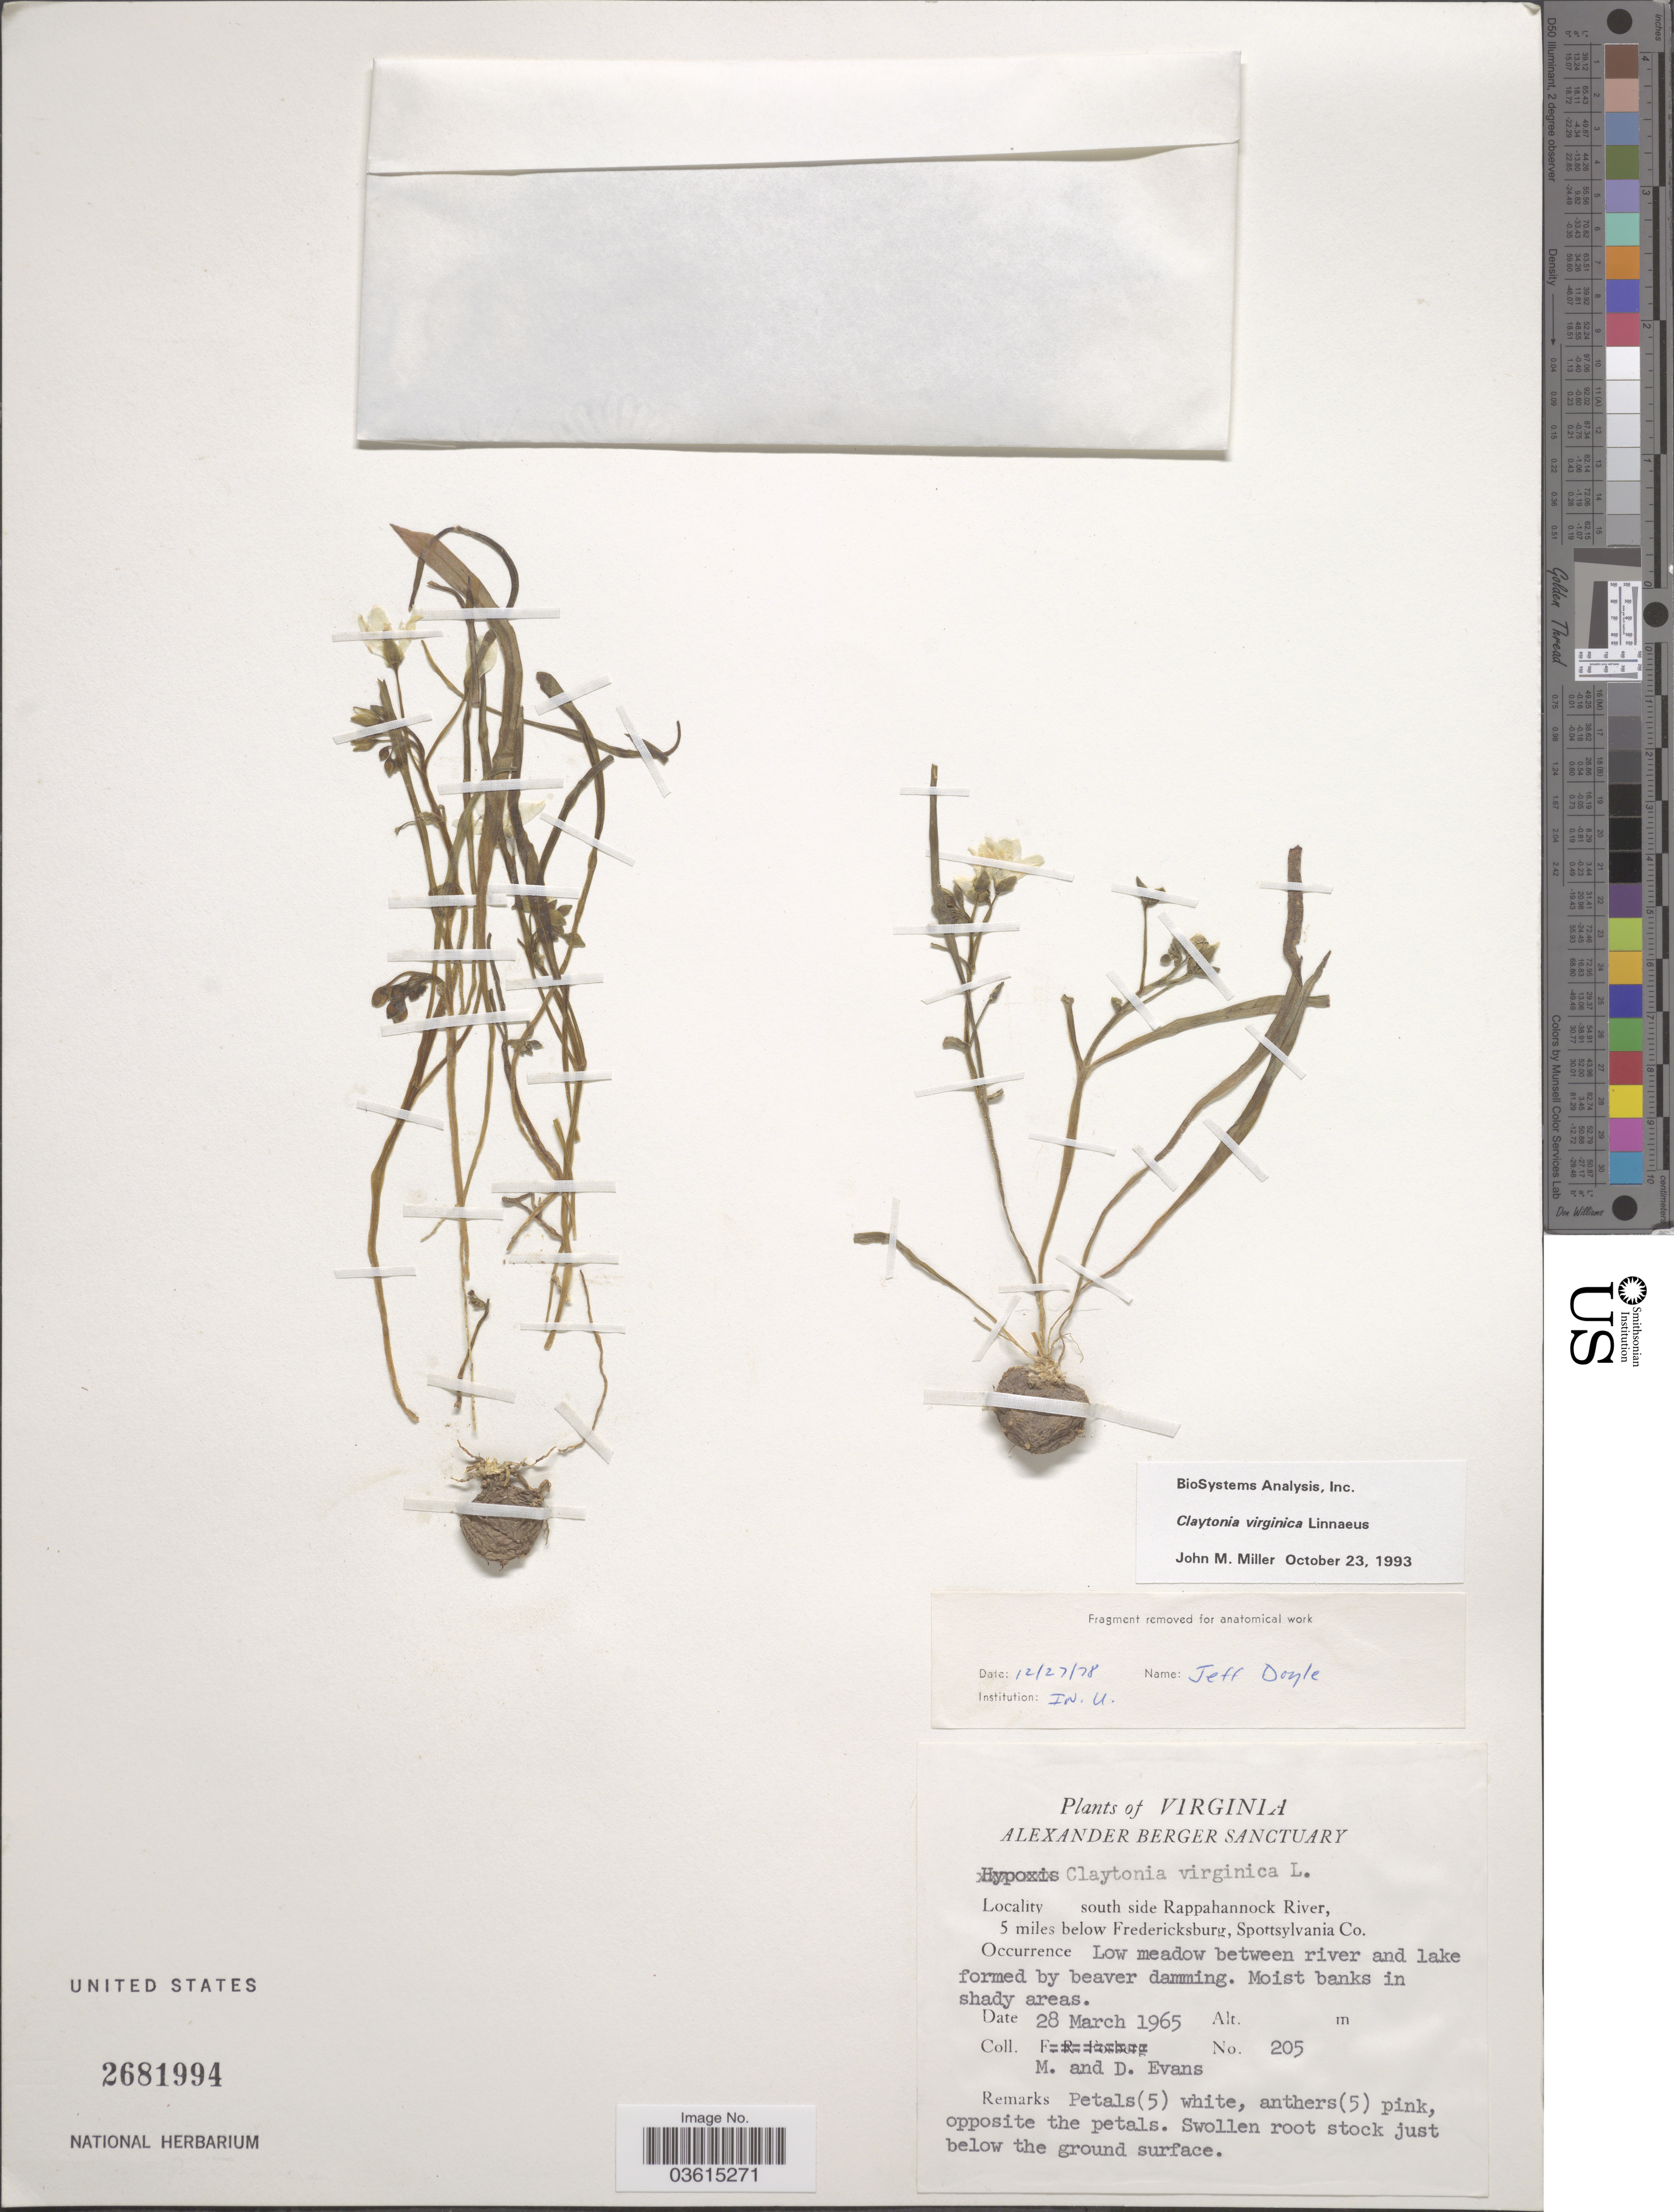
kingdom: Plantae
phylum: Tracheophyta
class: Magnoliopsida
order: Caryophyllales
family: Montiaceae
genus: Claytonia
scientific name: Claytonia virginica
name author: L.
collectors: M. Evans & D. Evans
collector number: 205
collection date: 1965-03-28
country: United States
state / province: Virginia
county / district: Spotsylvania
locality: Alexander Berger Sanctuary. South side Rappahannock River, 5 miles below Fredericksburg.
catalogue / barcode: US 2681994